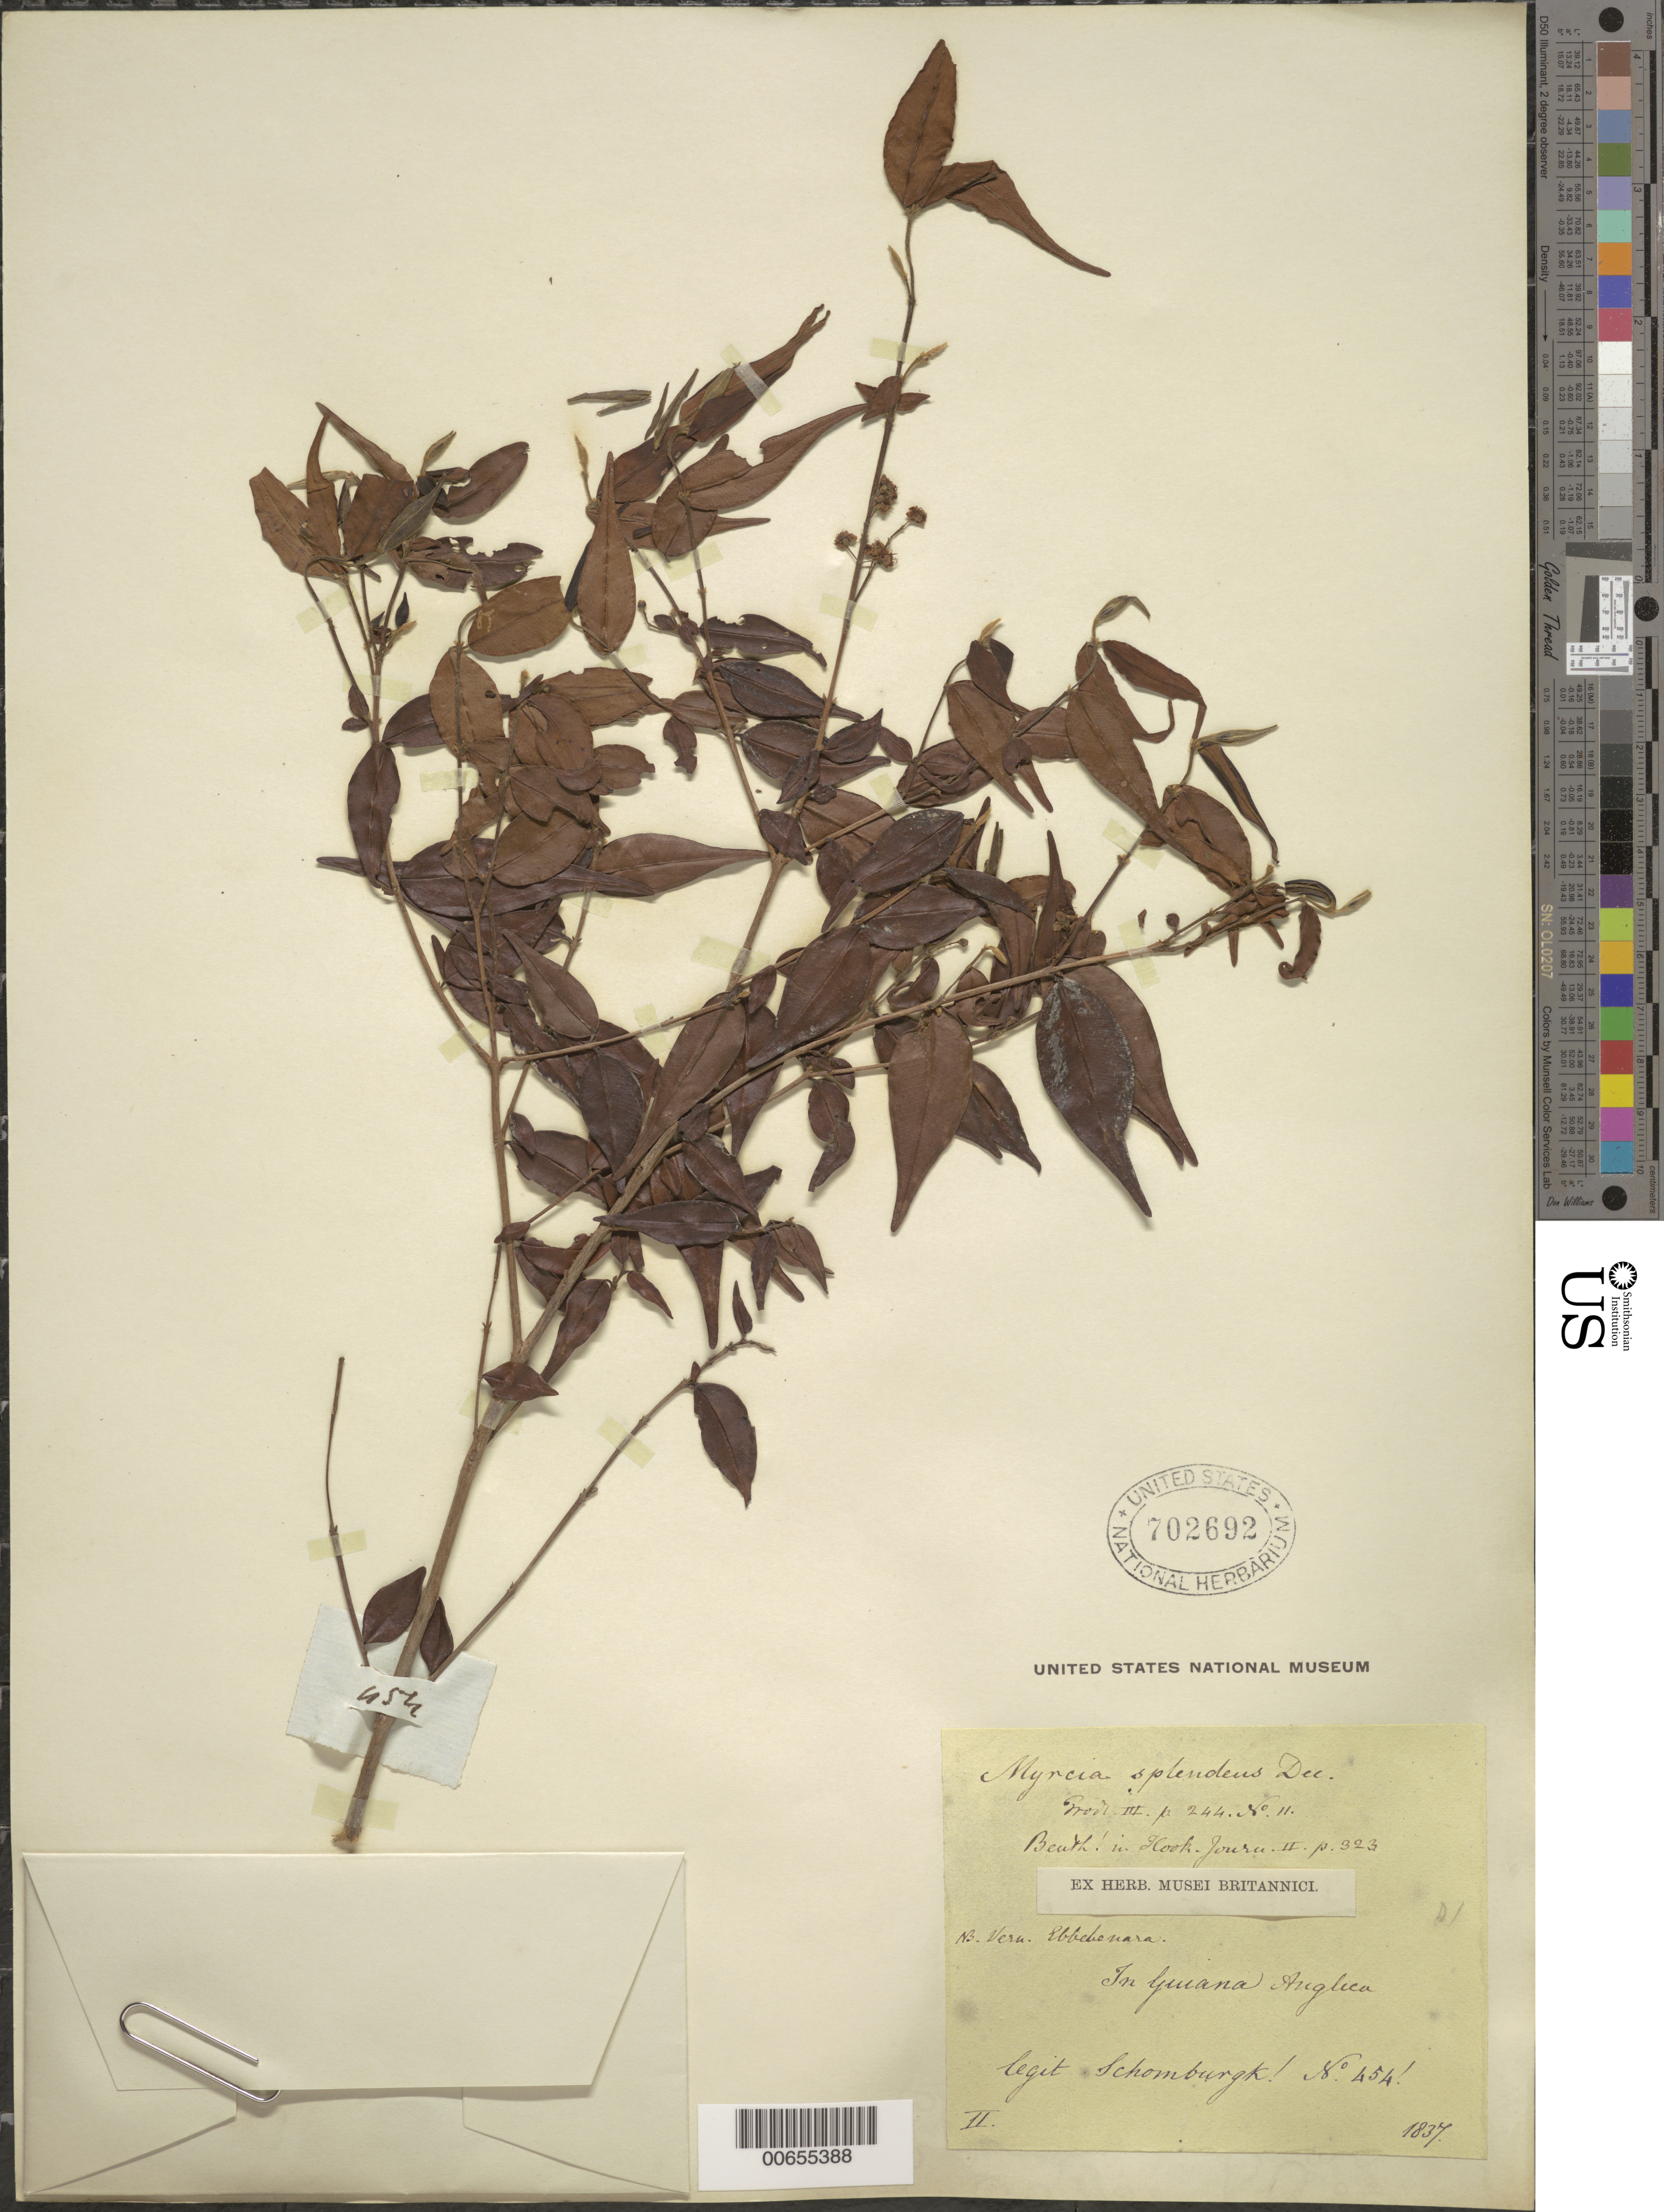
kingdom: Plantae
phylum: Tracheophyta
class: Magnoliopsida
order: Myrtales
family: Myrtaceae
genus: Myrcia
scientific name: Myrcia splendens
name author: (Sw.) DC.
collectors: R. H. Schomburgk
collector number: I 454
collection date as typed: February 1837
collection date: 1837-02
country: Guyana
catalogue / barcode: US 702692